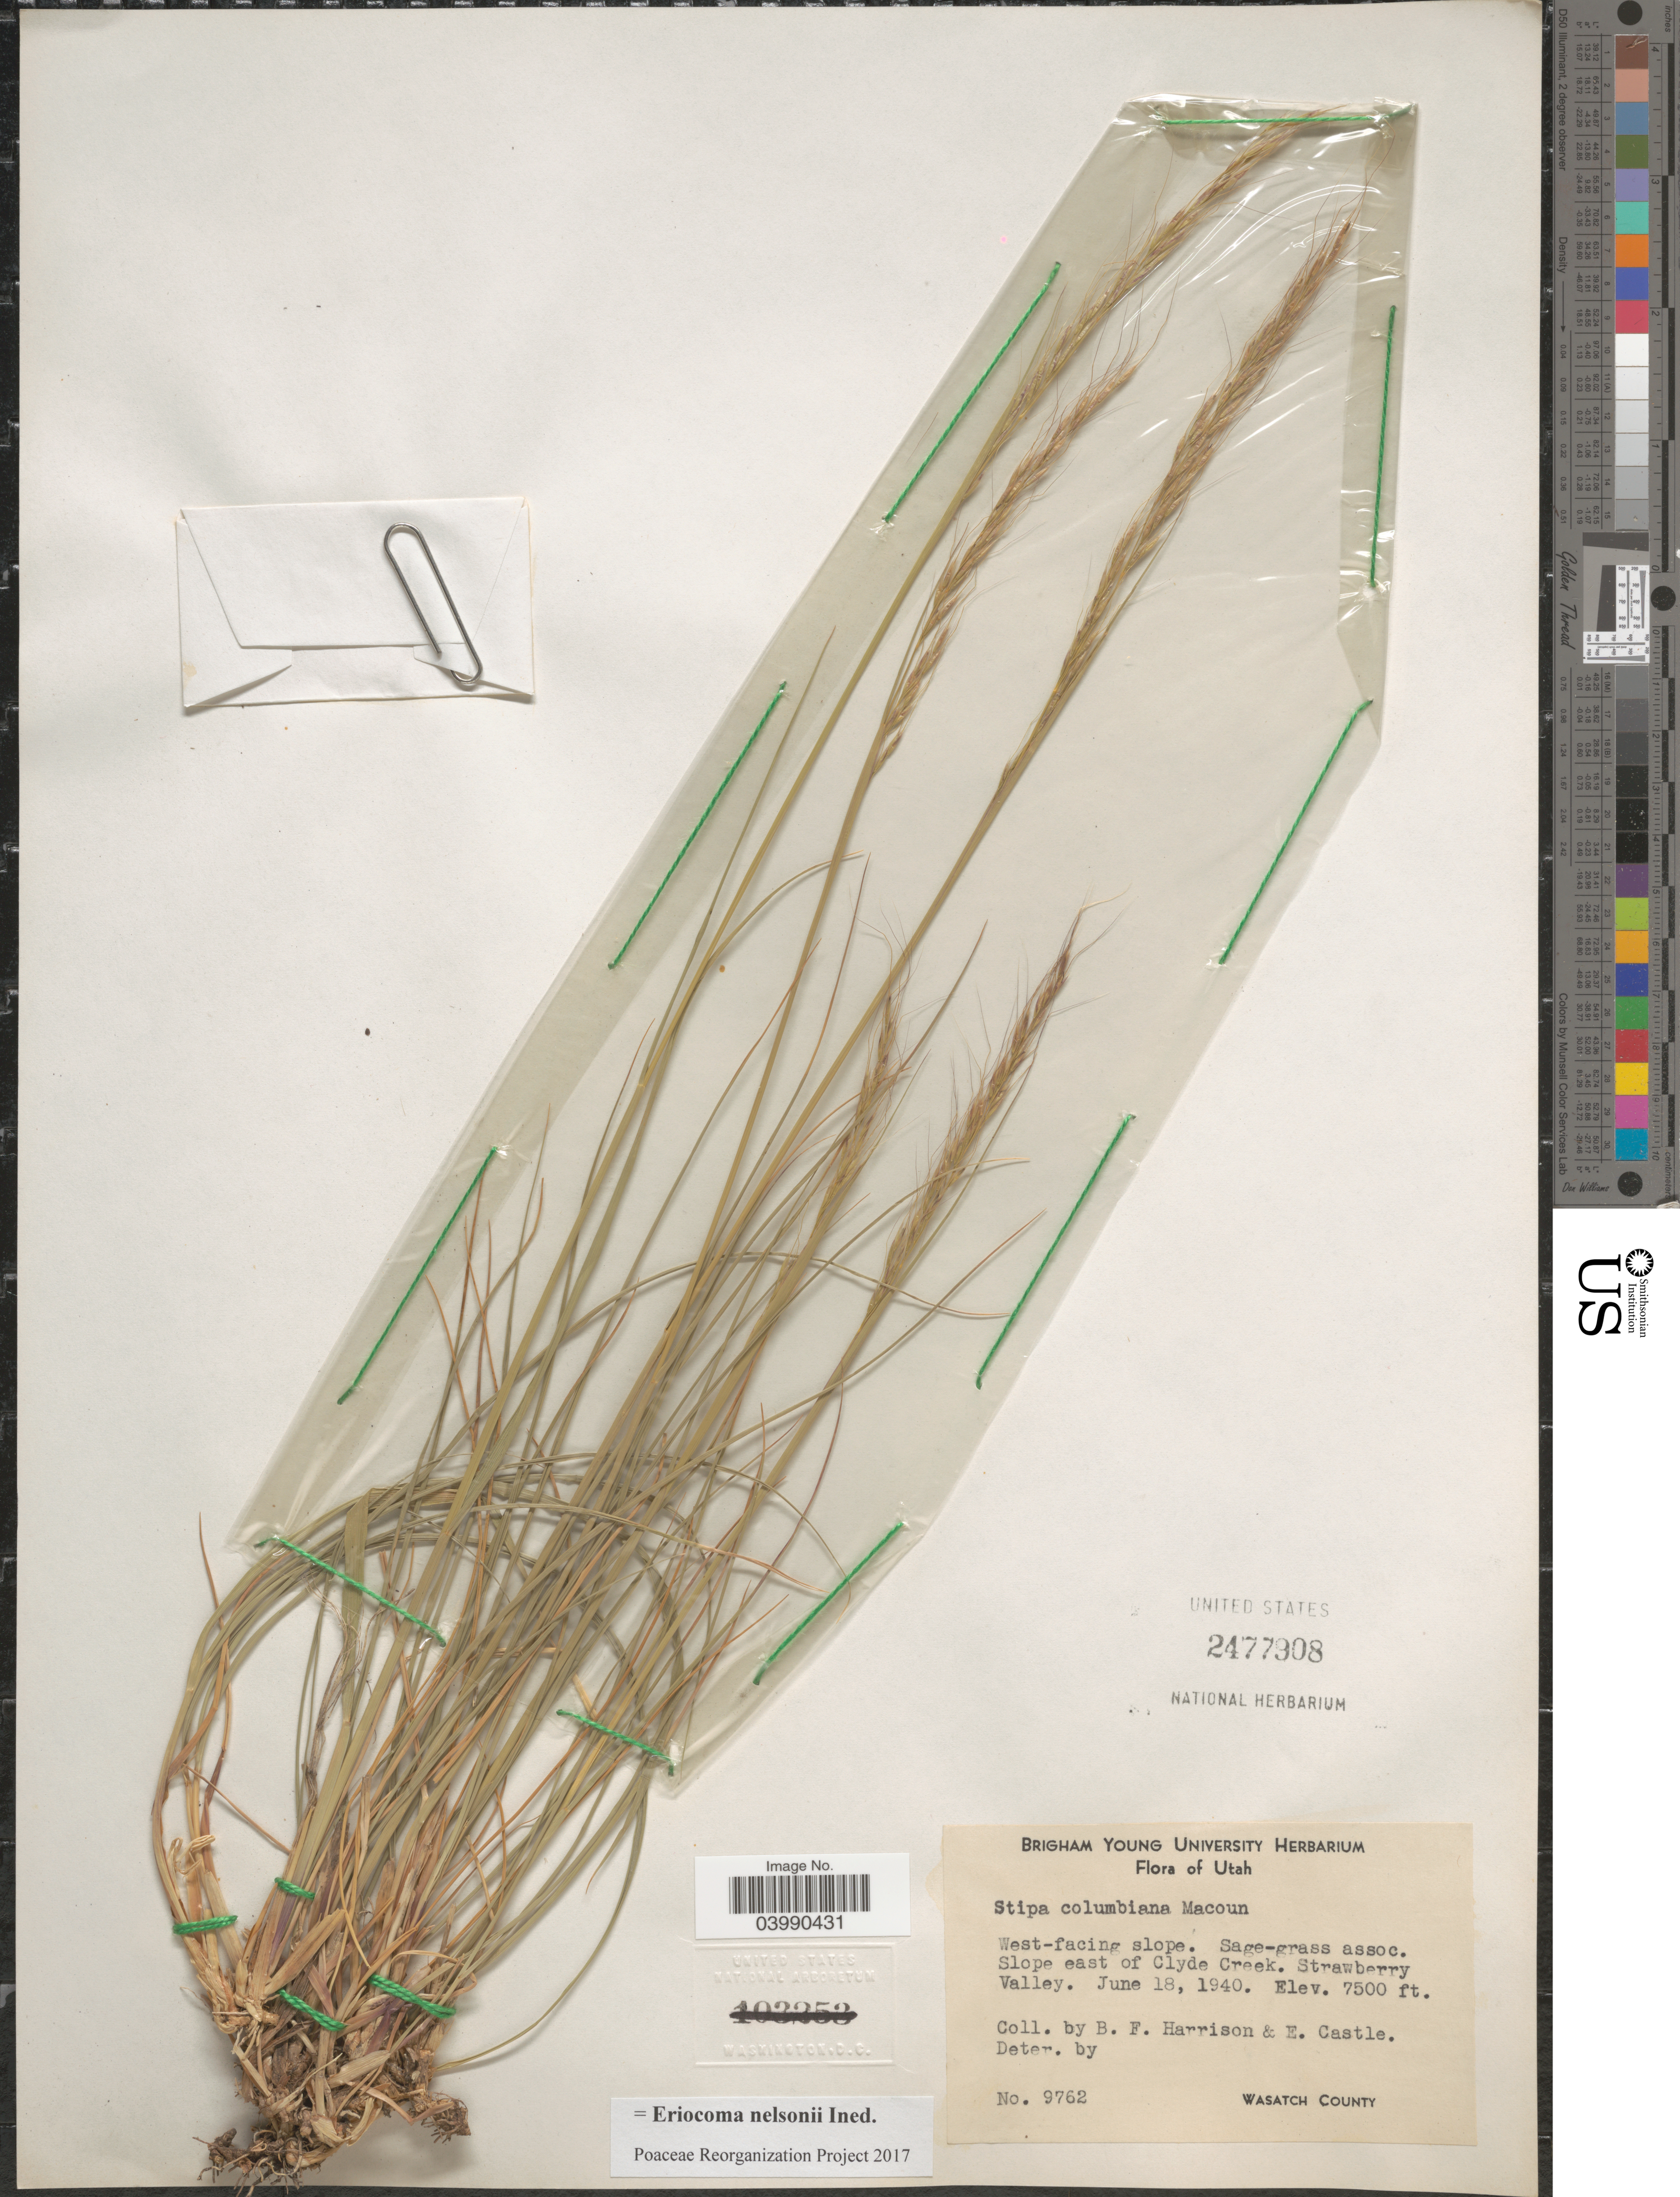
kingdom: Plantae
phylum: Tracheophyta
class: Liliopsida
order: Poales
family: Poaceae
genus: Eriocoma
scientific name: Eriocoma nelsonii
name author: (Scribn.) Romasch.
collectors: B. F. Harrison & E. Castle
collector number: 9762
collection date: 1940-06-18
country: United States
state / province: Utah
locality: West-facing slope. Sage-grass assoc. Slope east of Clyde Creek. Strawberry Valley. Wasatch County.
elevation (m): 2286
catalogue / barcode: US 2477908